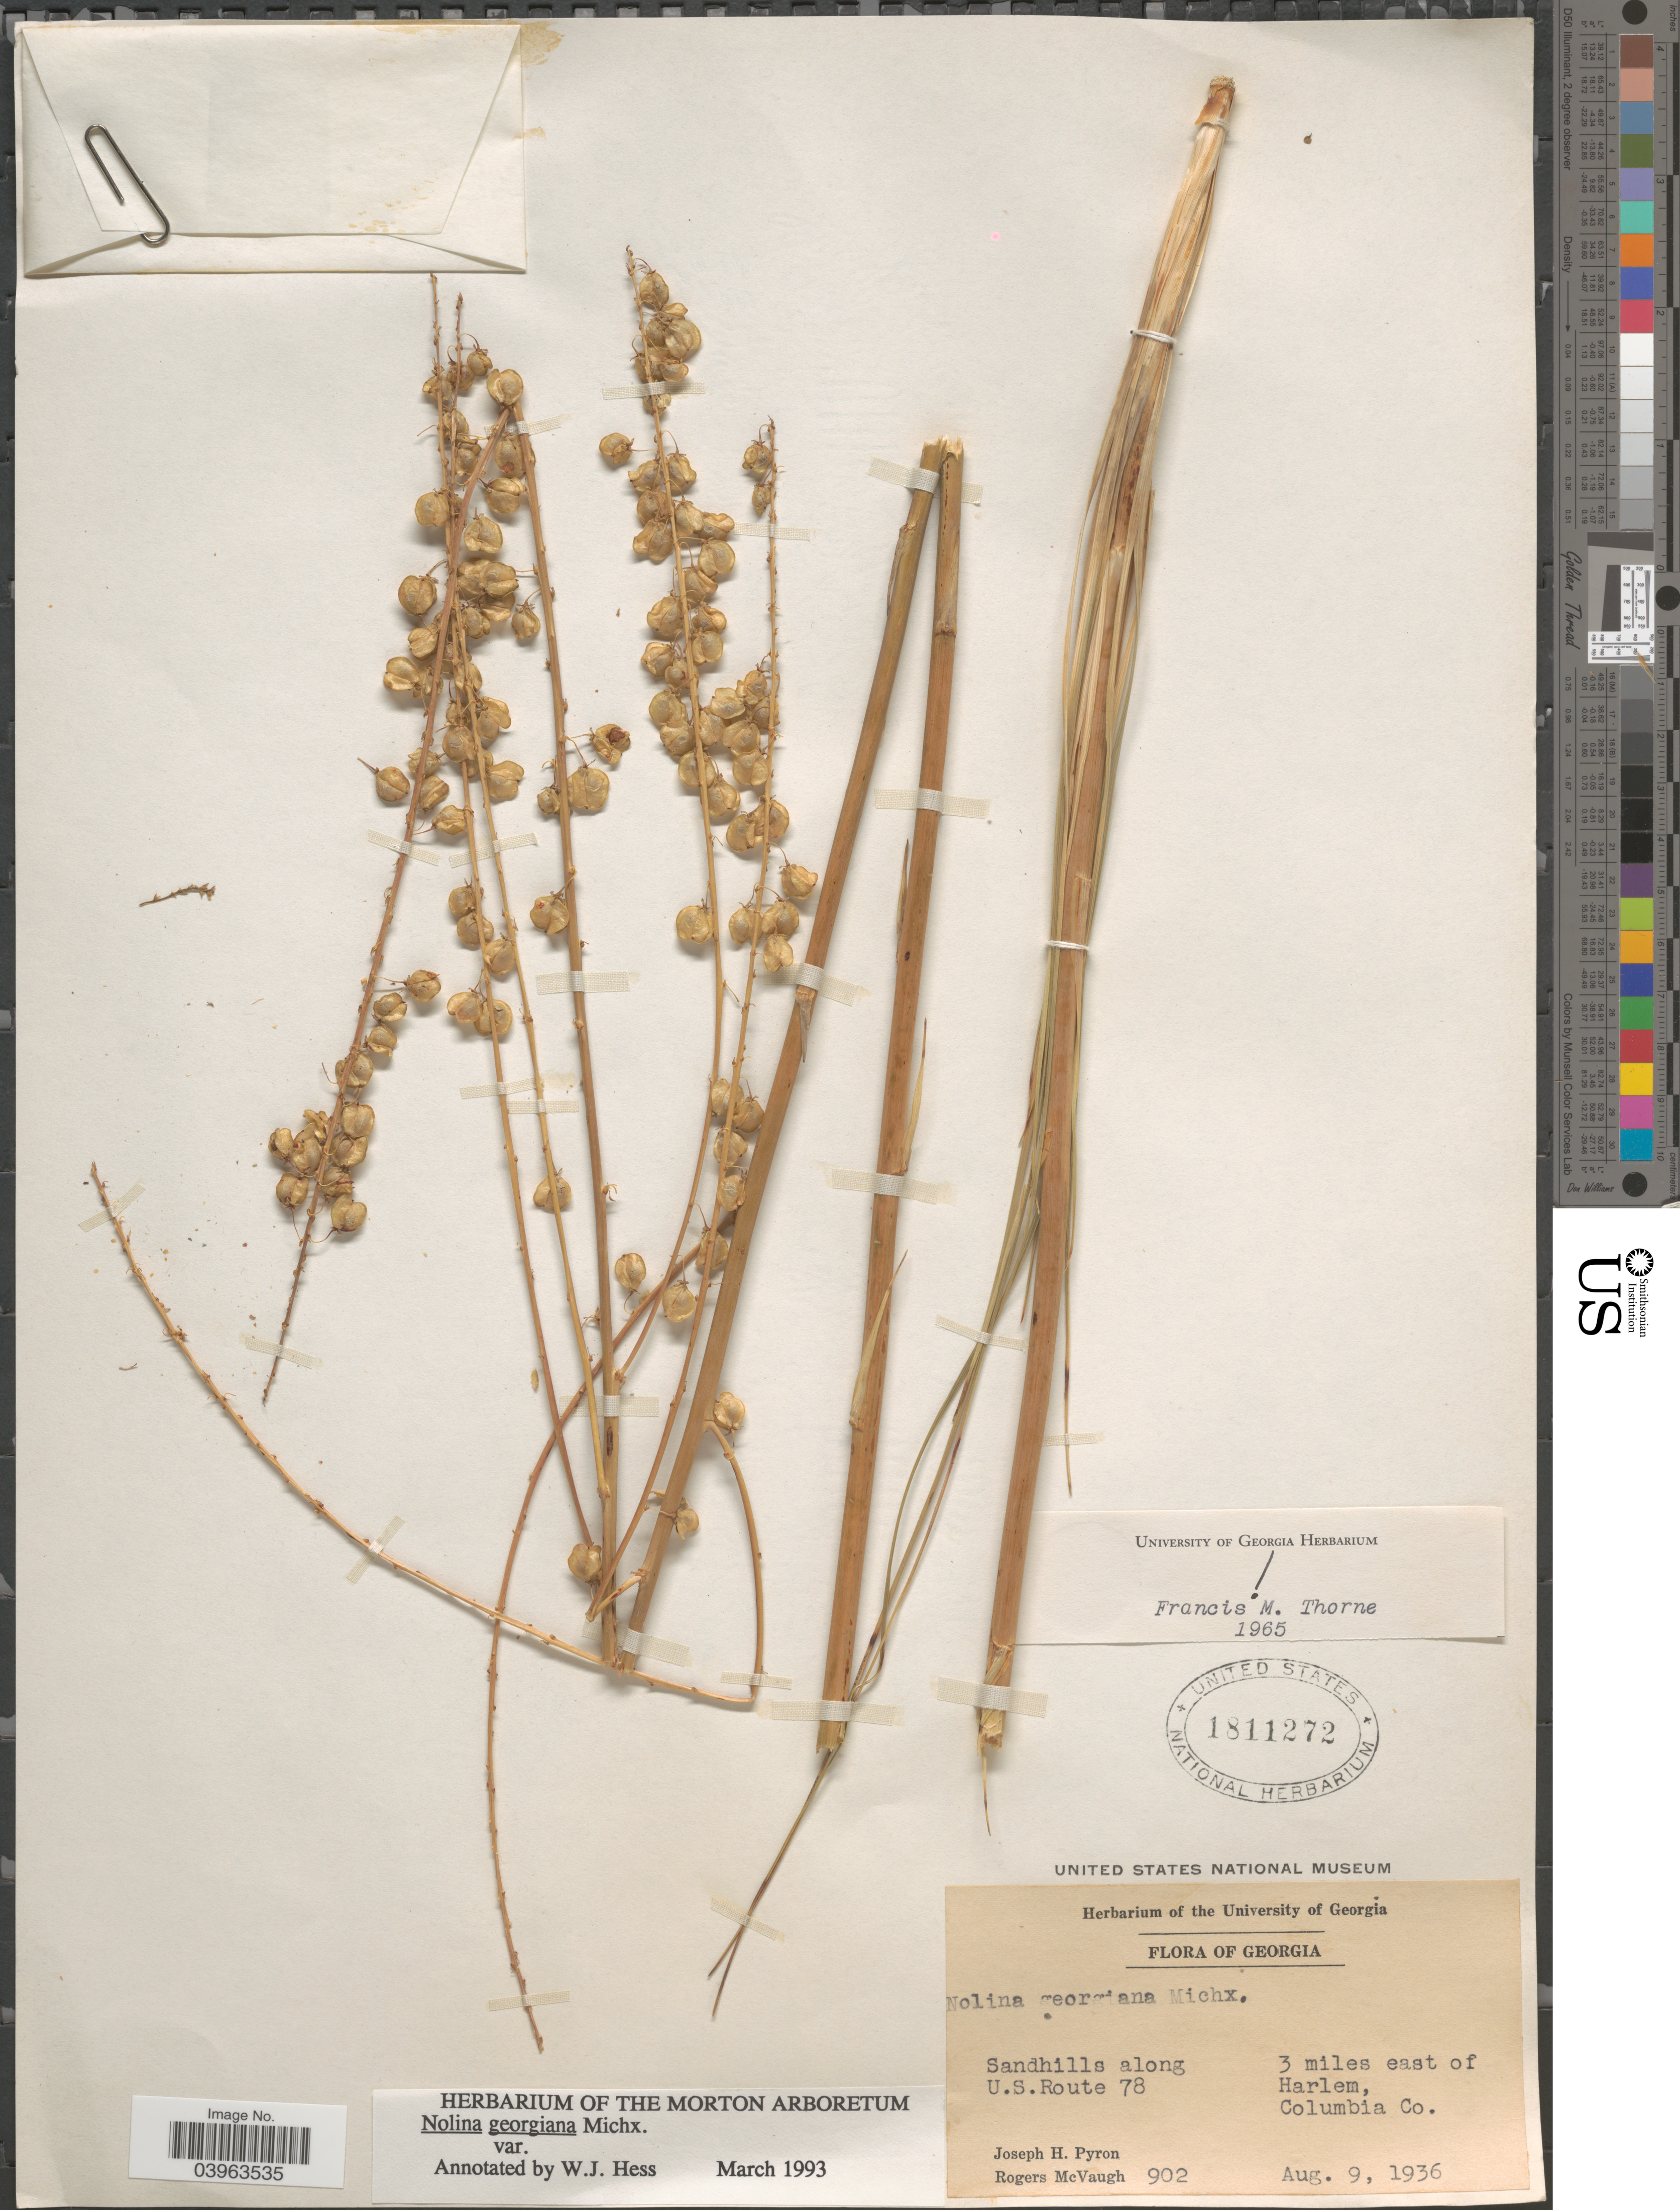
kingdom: Plantae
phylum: Tracheophyta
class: Liliopsida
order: Asparagales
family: Asparagaceae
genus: Nolina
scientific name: Nolina georgiana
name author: Michx.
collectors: J. H. Pyron & R. McVaugh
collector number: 902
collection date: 1936-08-09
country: United States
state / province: Georgia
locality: Sandhills along U.S. Route 78. 3 miles east of Harlem, Columbia Co.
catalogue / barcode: US 1811272